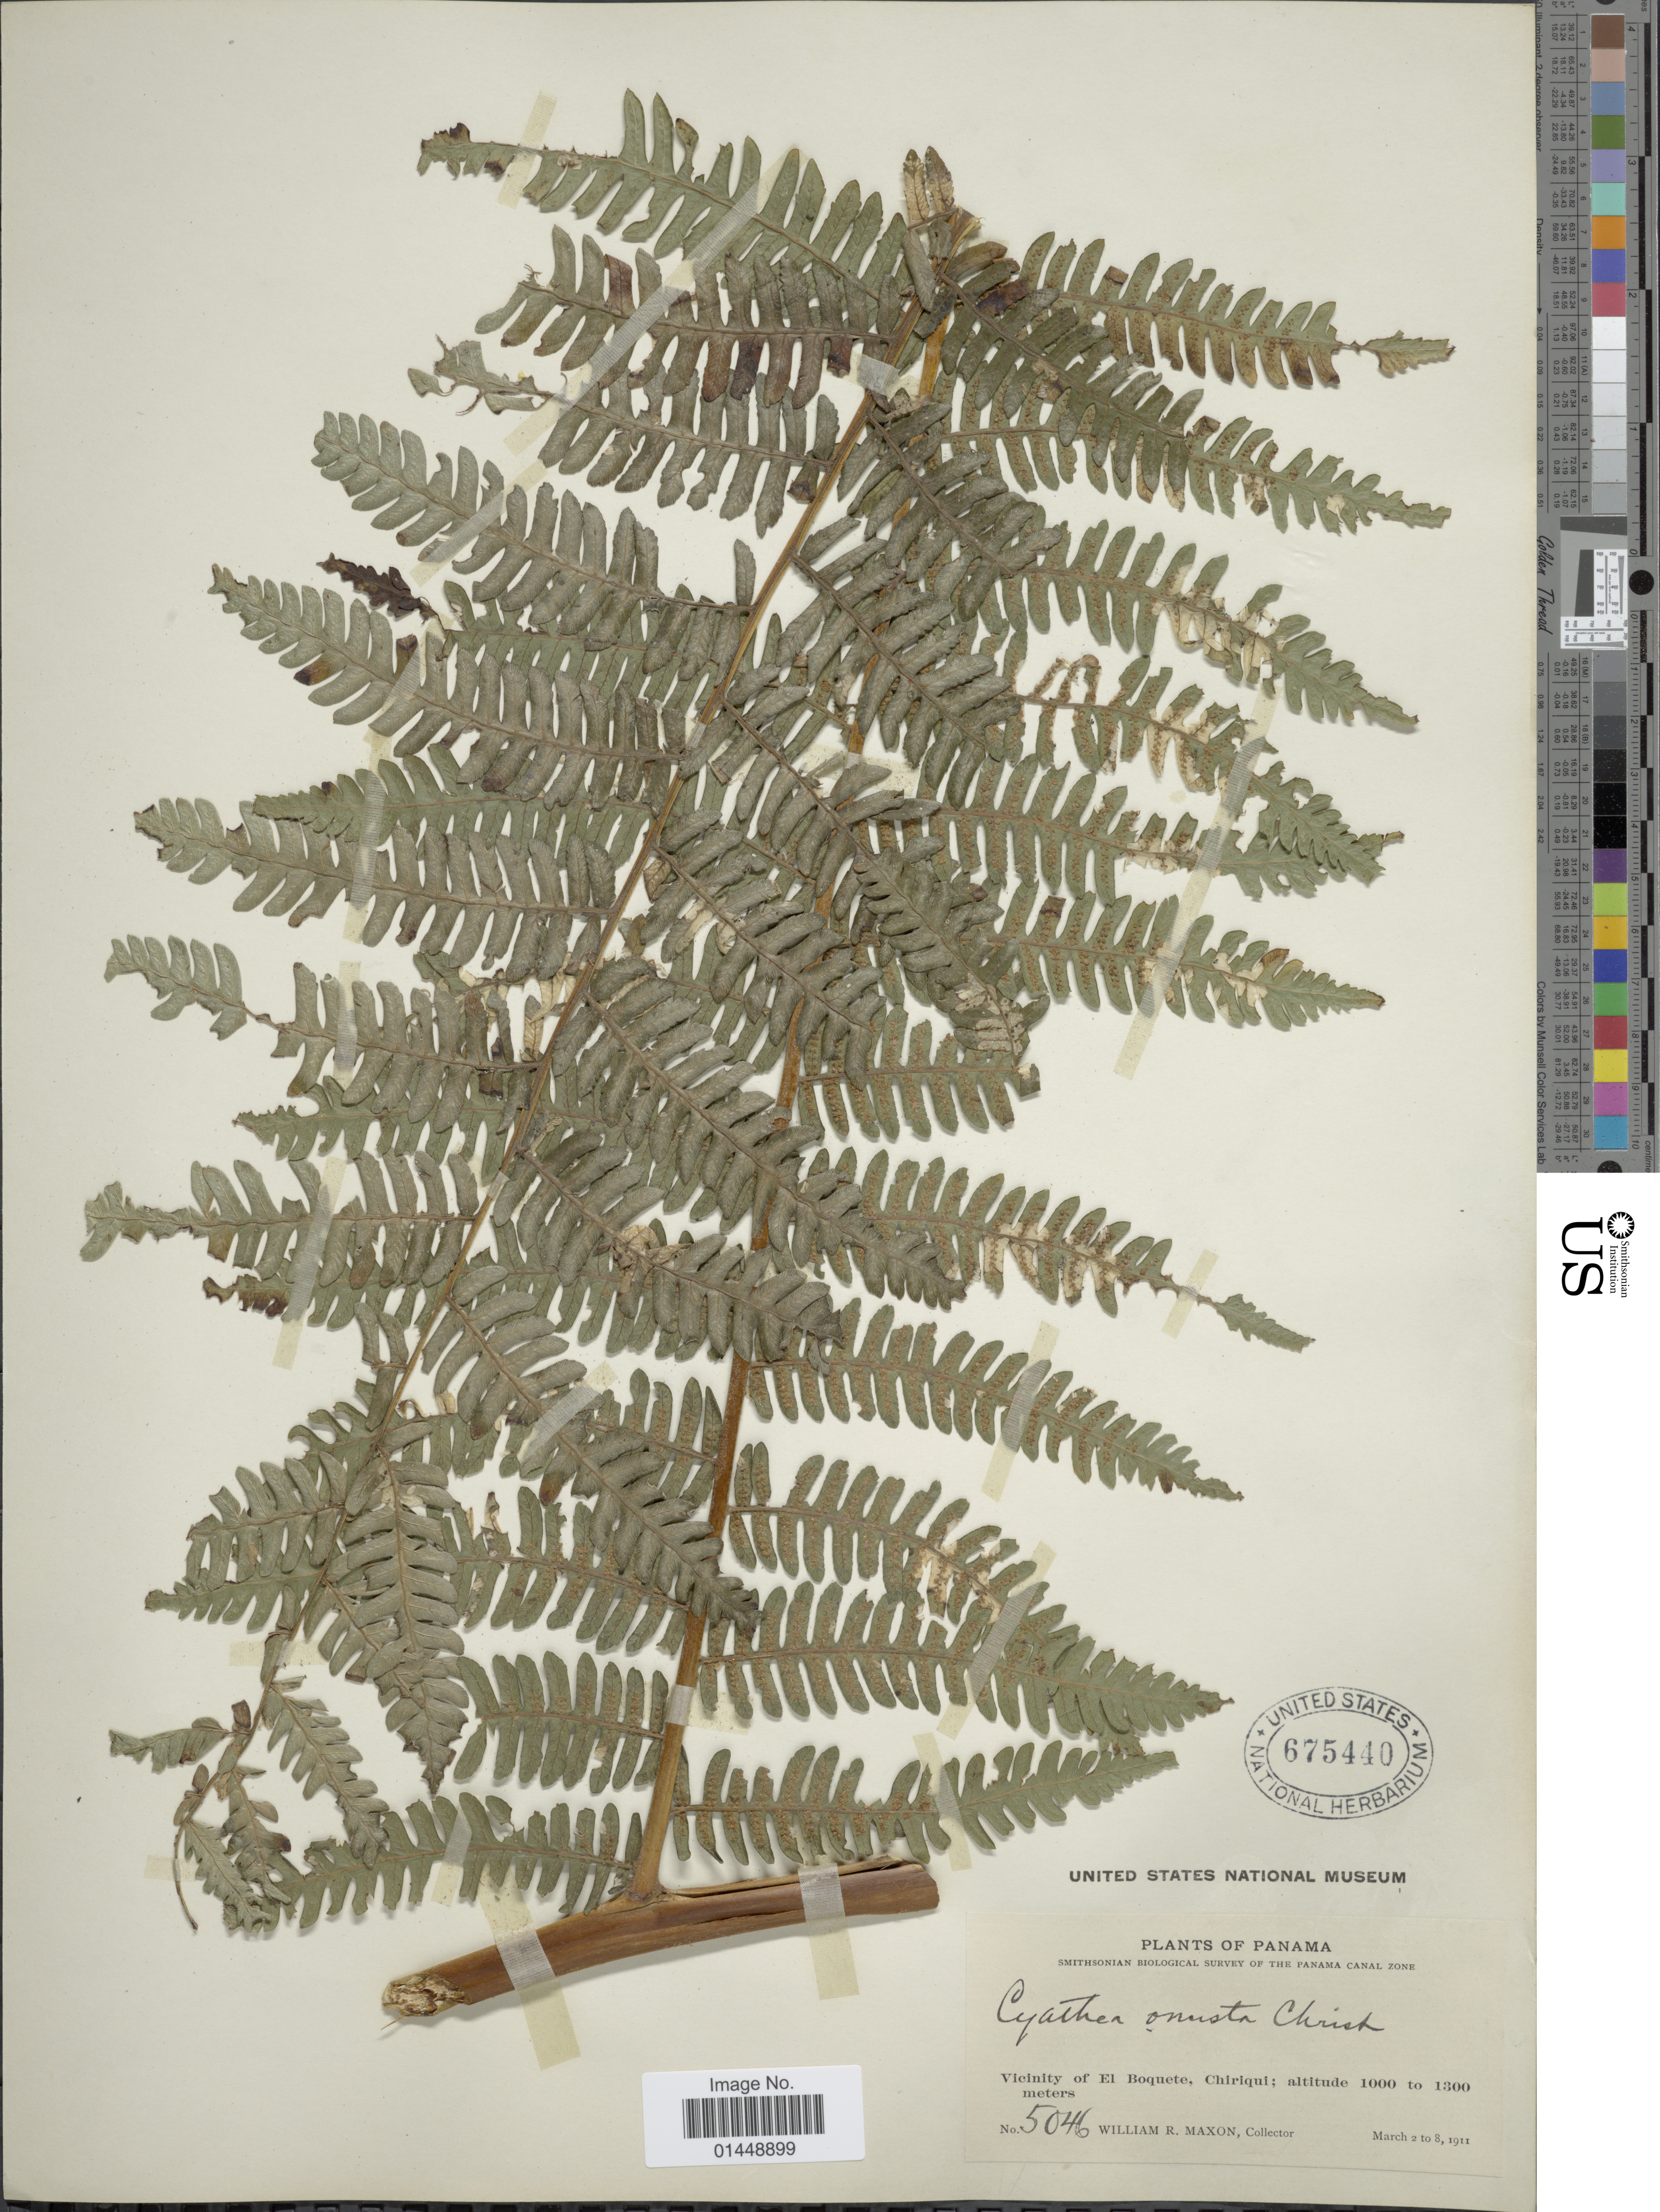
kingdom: Plantae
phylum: Tracheophyta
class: Polypodiopsida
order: Cyatheales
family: Cyatheaceae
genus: Cyathea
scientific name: Cyathea fulva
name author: (M. Martens & Galeotti) Fée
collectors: W. R. Maxon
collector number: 5046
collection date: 1911-03-02/1911-03-08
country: Panama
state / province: Chiriqui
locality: Vicinity of El Boquete, Chiriqui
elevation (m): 1000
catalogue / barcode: US 675440